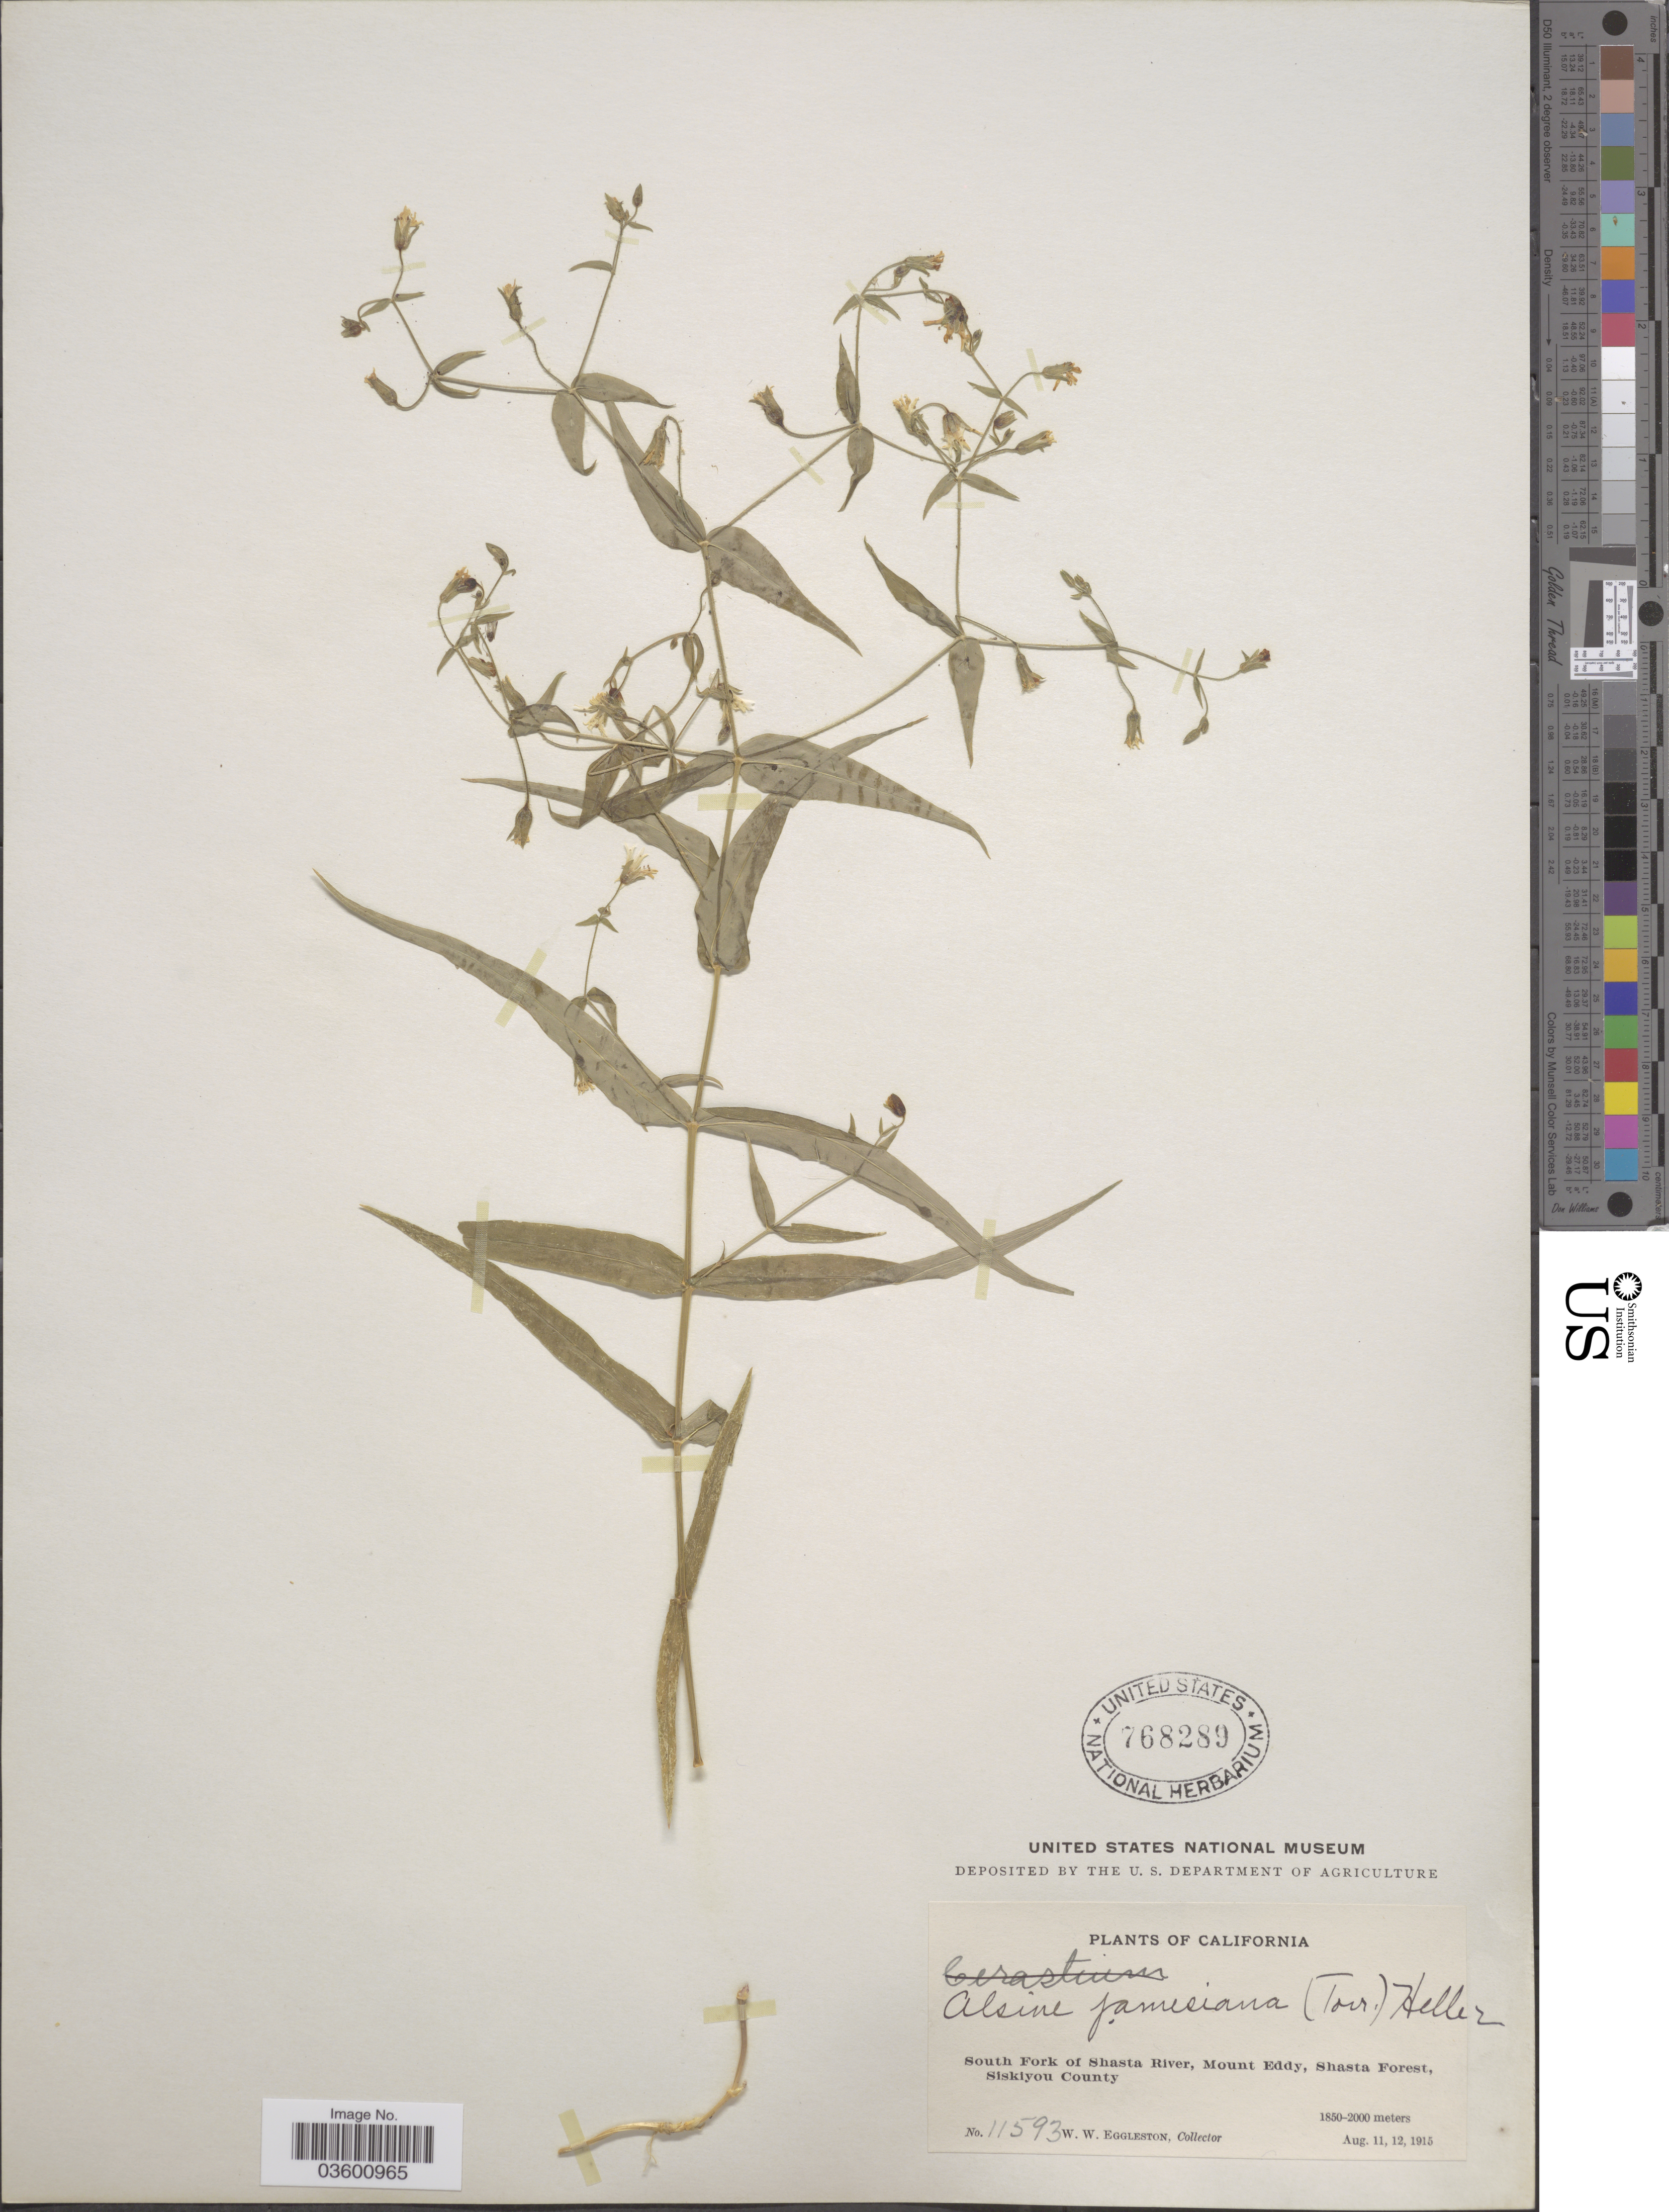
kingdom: Plantae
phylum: Tracheophyta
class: Magnoliopsida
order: Caryophyllales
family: Caryophyllaceae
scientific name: Torreyostellaria jamesiana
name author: (Torr.) Gang Yao et al.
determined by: Strong, M. T., (US), Smithsonian Institution - National Museum of Natural History (UNITED STATES)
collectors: W. W. Eggleston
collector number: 11593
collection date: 1915-08-11/1915-08-12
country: United States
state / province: California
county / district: Siskiyou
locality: South Fork of Shasta River, Mount Eddy, Shasta Forest, Siskiyou County.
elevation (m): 1850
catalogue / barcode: US 768289